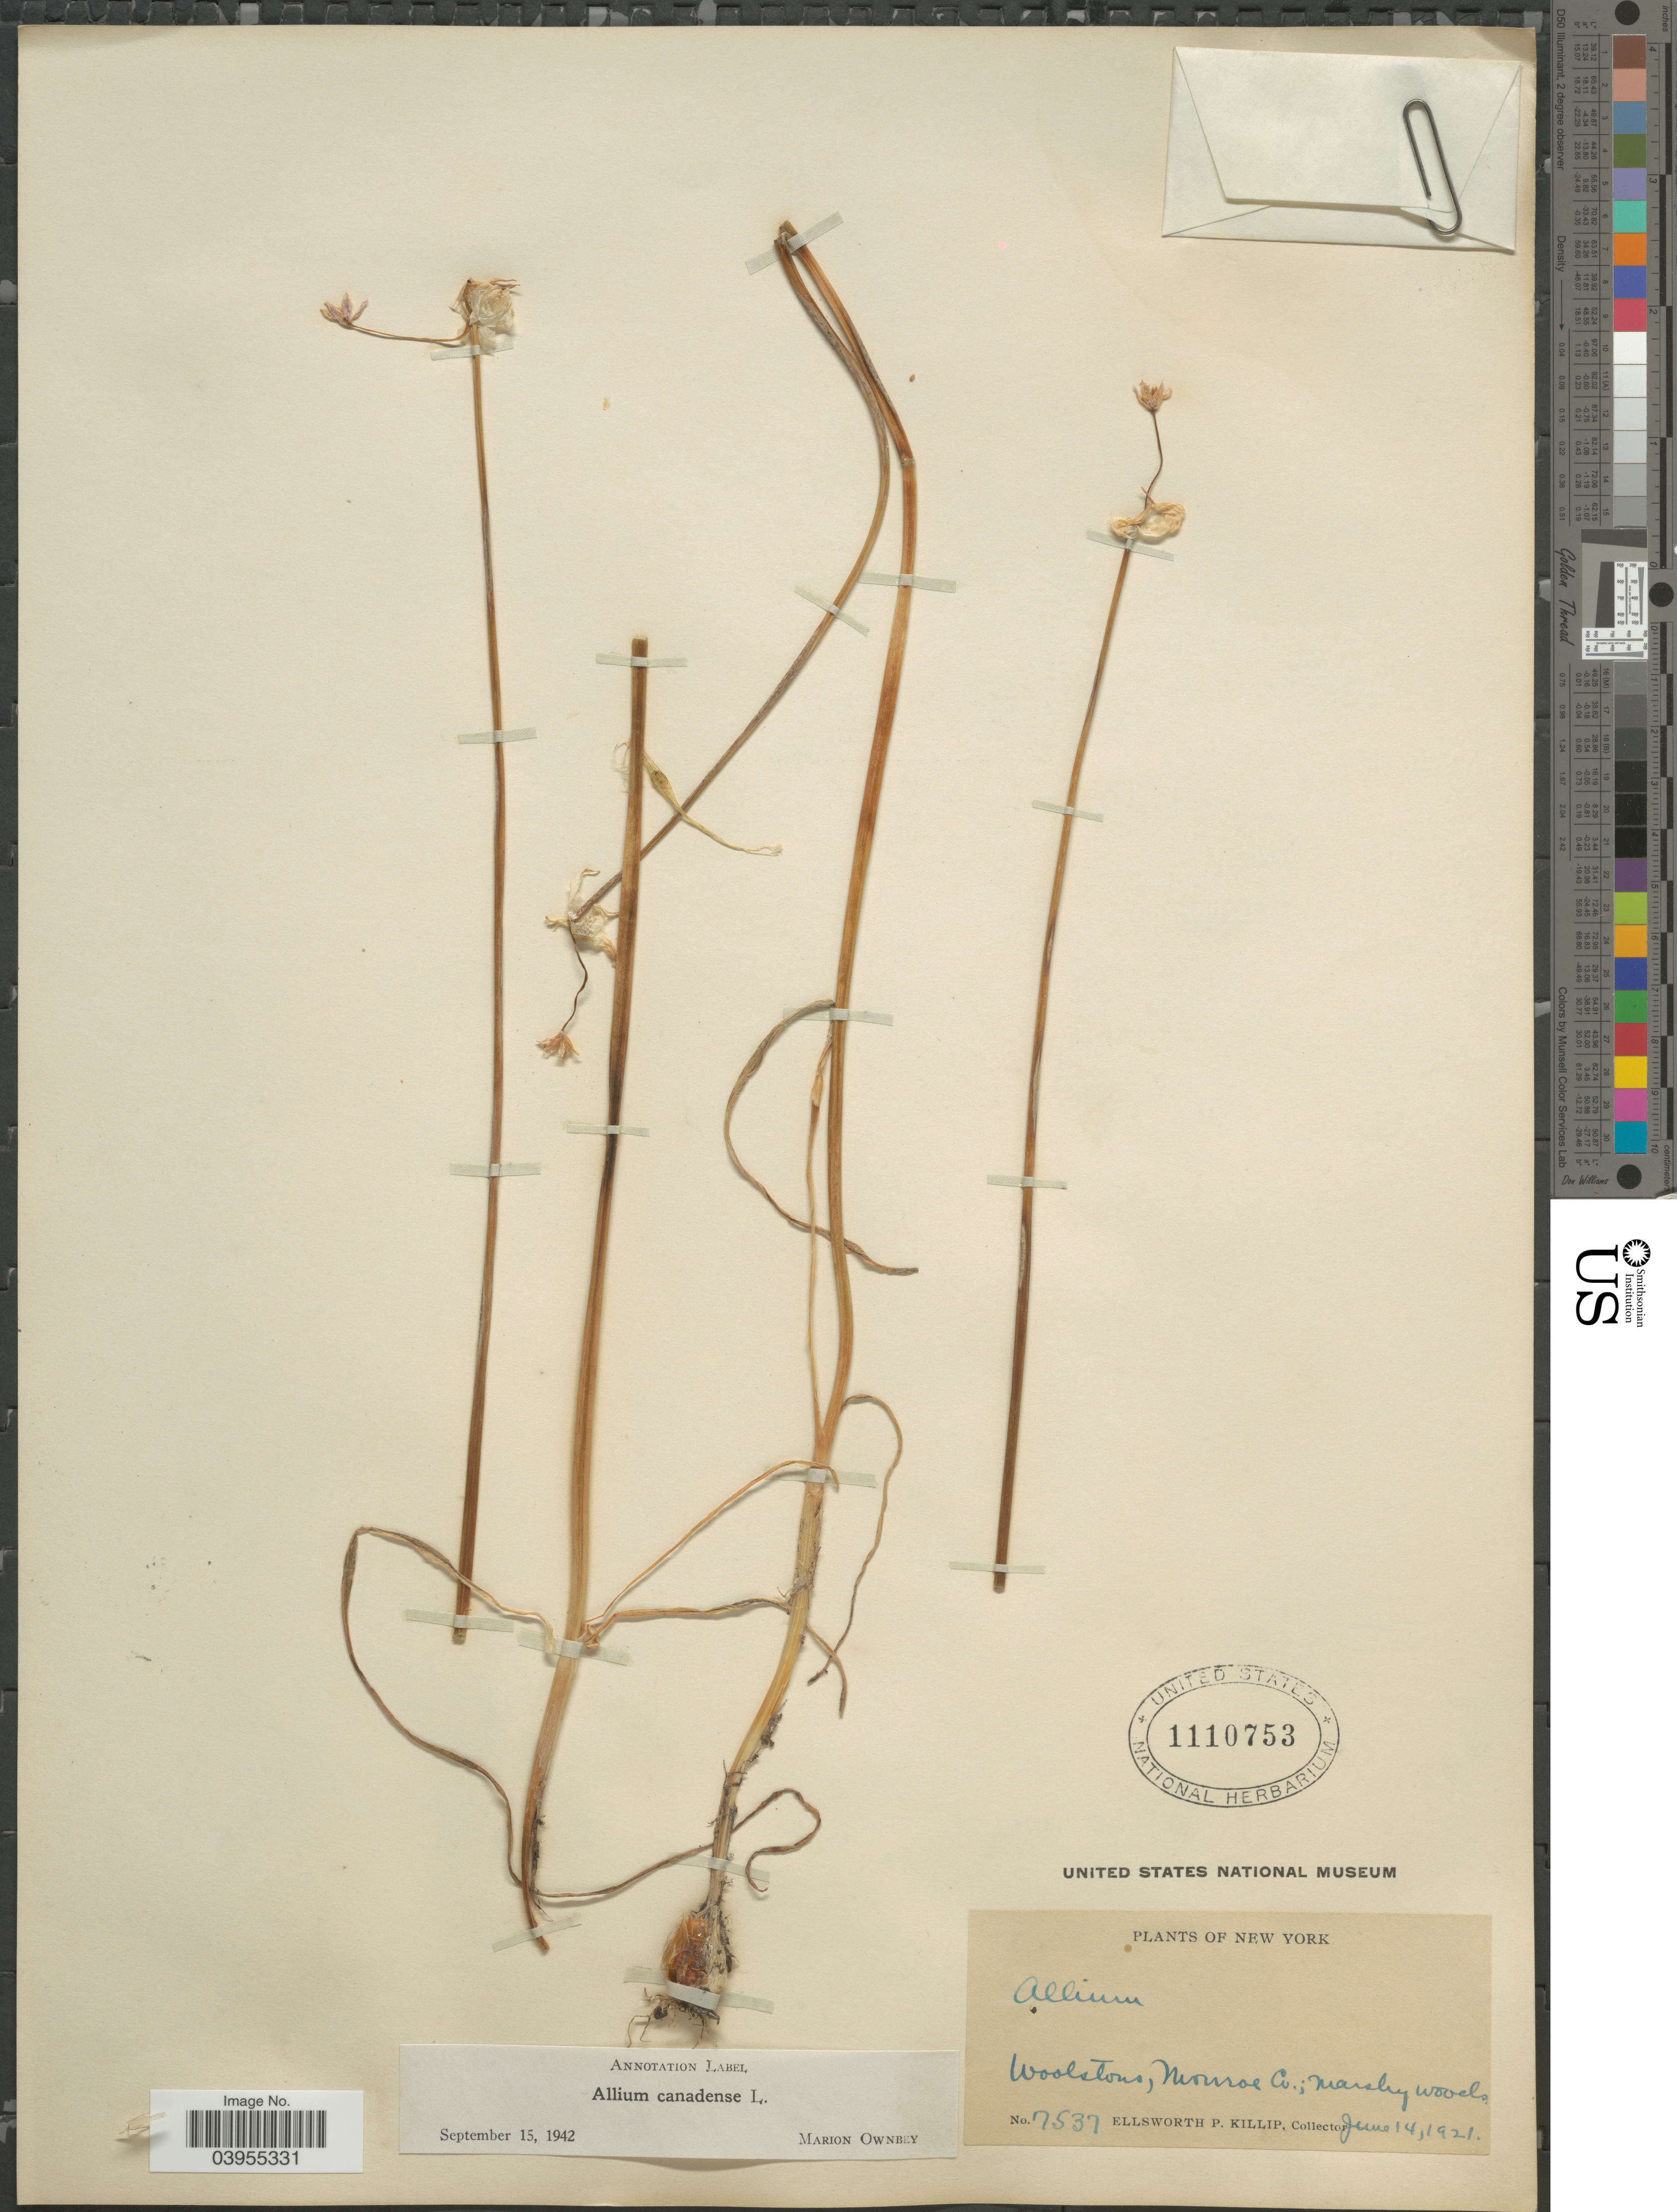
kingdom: Plantae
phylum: Tracheophyta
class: Liliopsida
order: Asparagales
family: Amaryllidaceae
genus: Allium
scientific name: Allium canadense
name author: L.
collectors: E. P. Killip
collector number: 7537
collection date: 1921-06-14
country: United States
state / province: New York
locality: Woolstons, Monroe Co.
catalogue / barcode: US 1110753